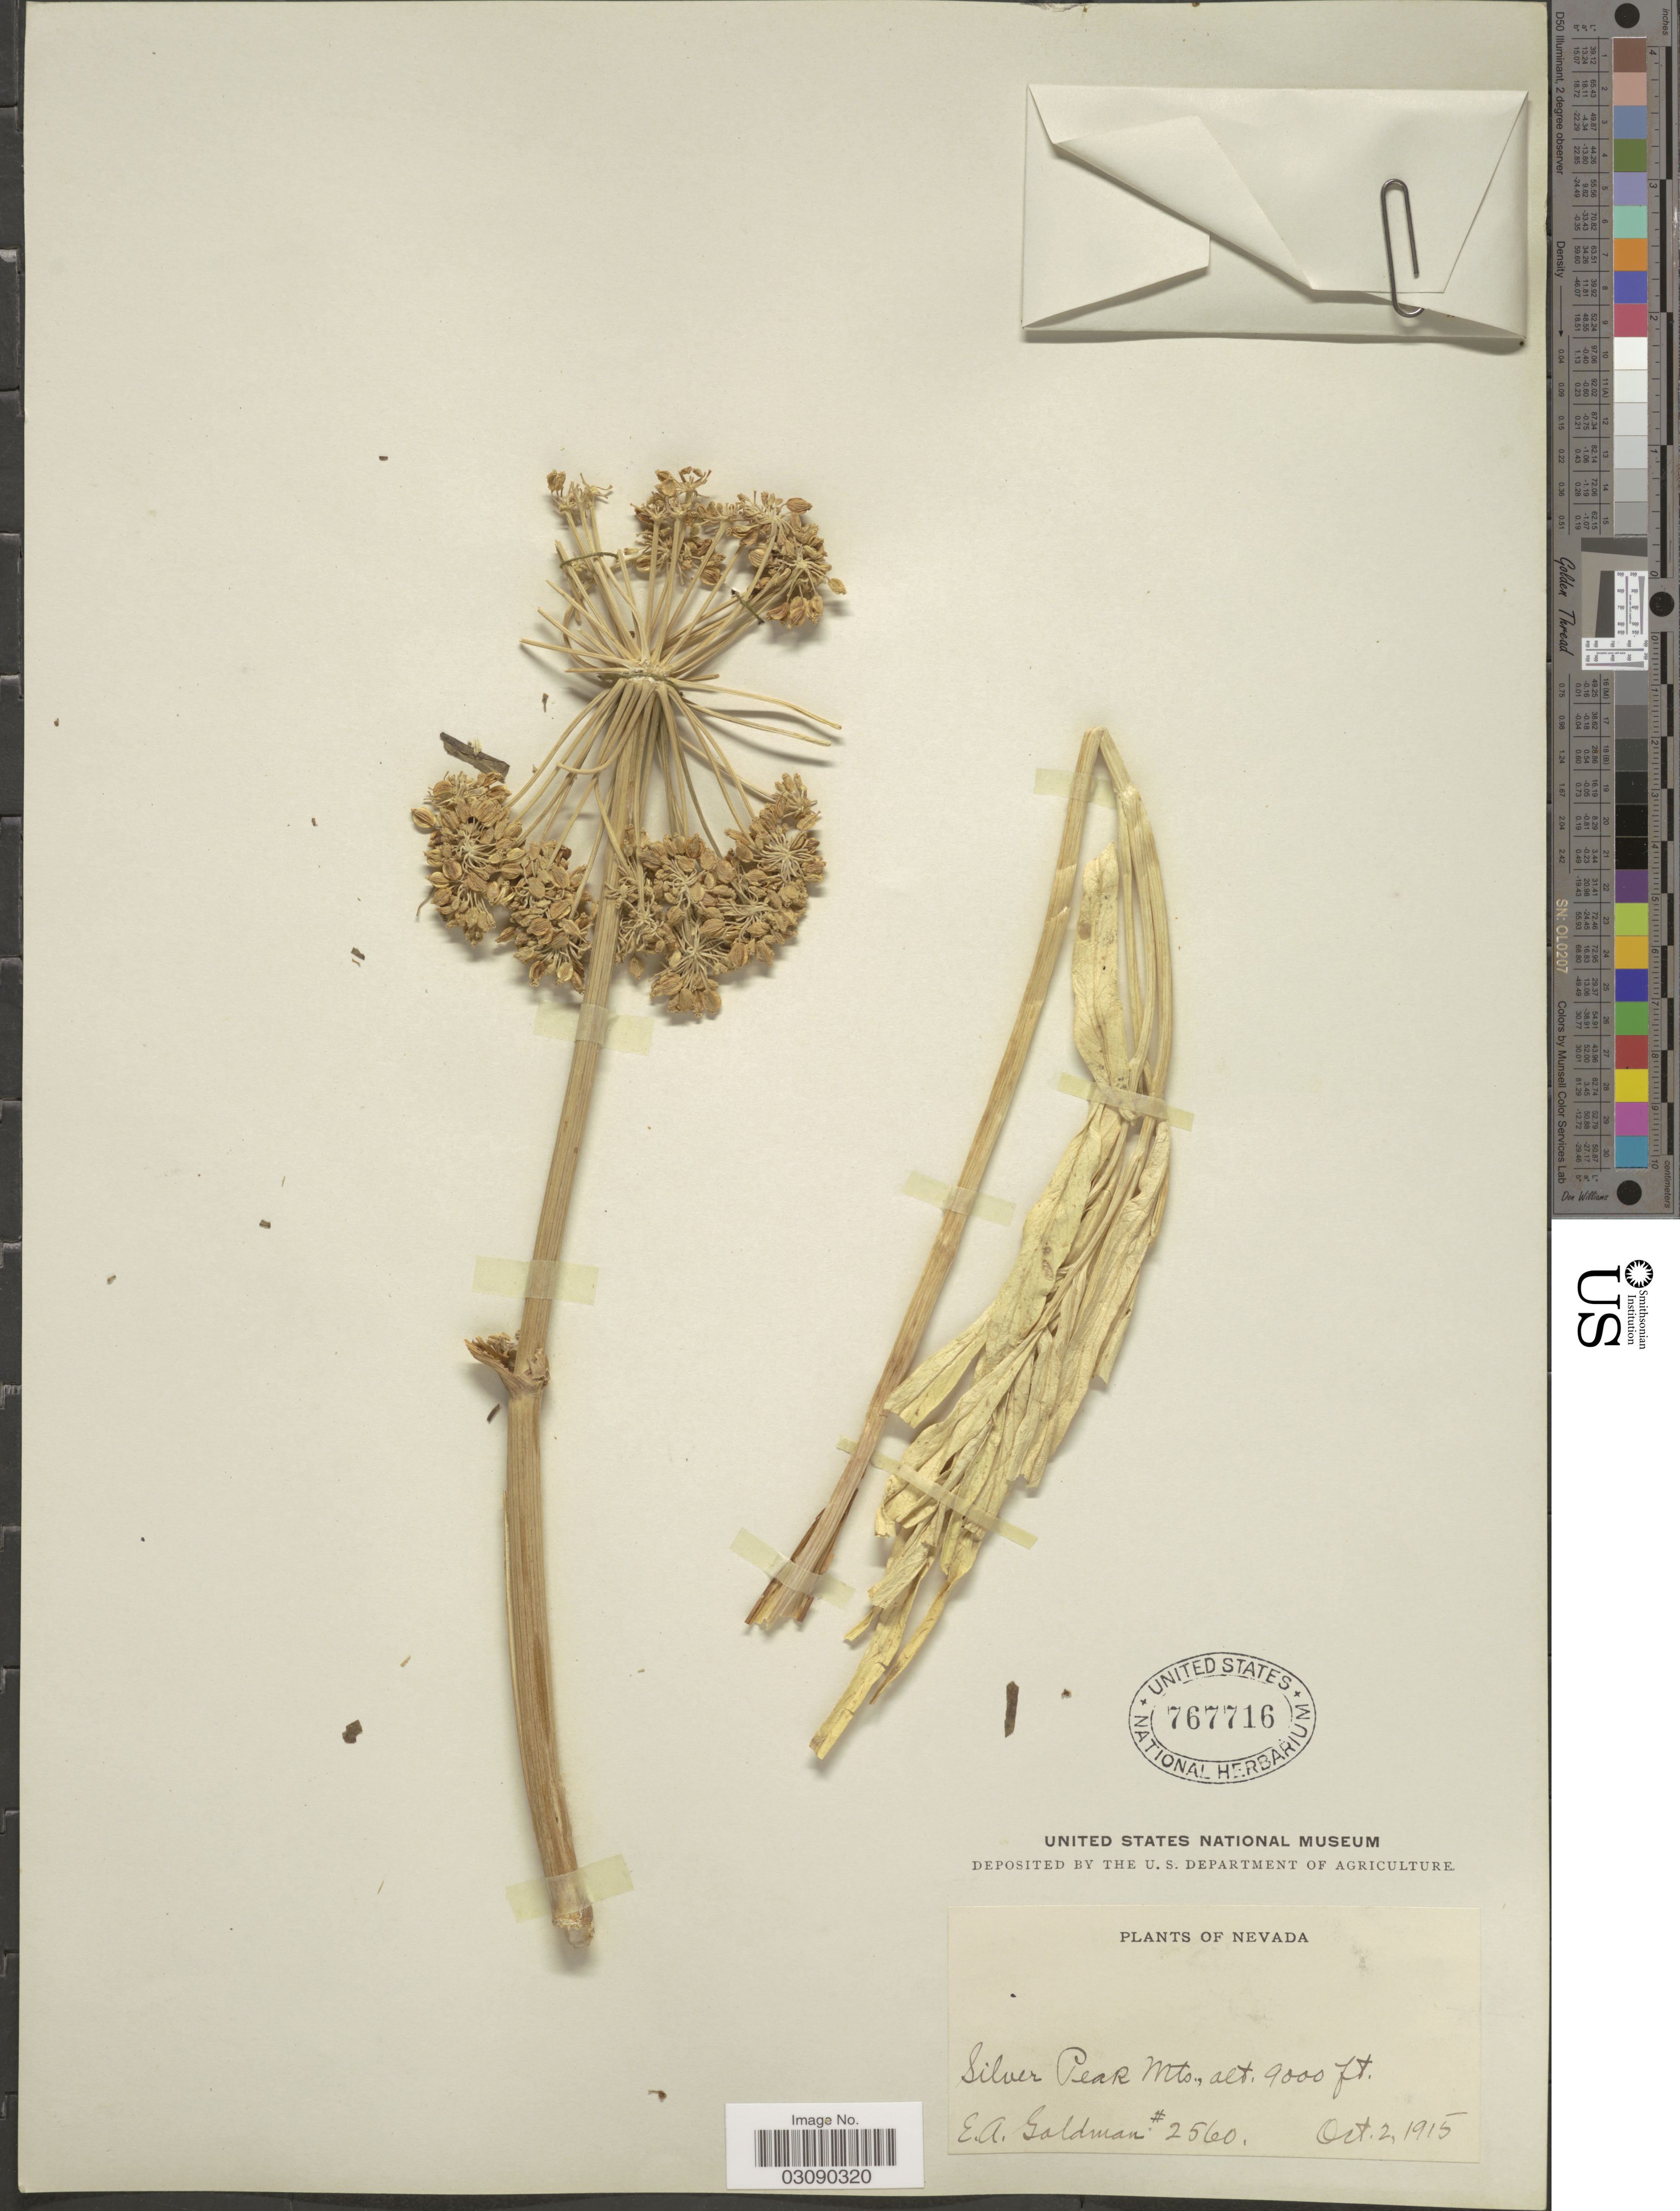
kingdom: Plantae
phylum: Tracheophyta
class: Magnoliopsida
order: Apiales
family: Apiaceae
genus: Angelica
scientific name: Angelica kingii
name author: (S. Watson) J.M. Coult. & Rose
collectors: E. A. Goldman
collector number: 2560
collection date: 1915-10-02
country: United States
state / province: Nevada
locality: Silver Peak Mts.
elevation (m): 2743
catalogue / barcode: US 767716